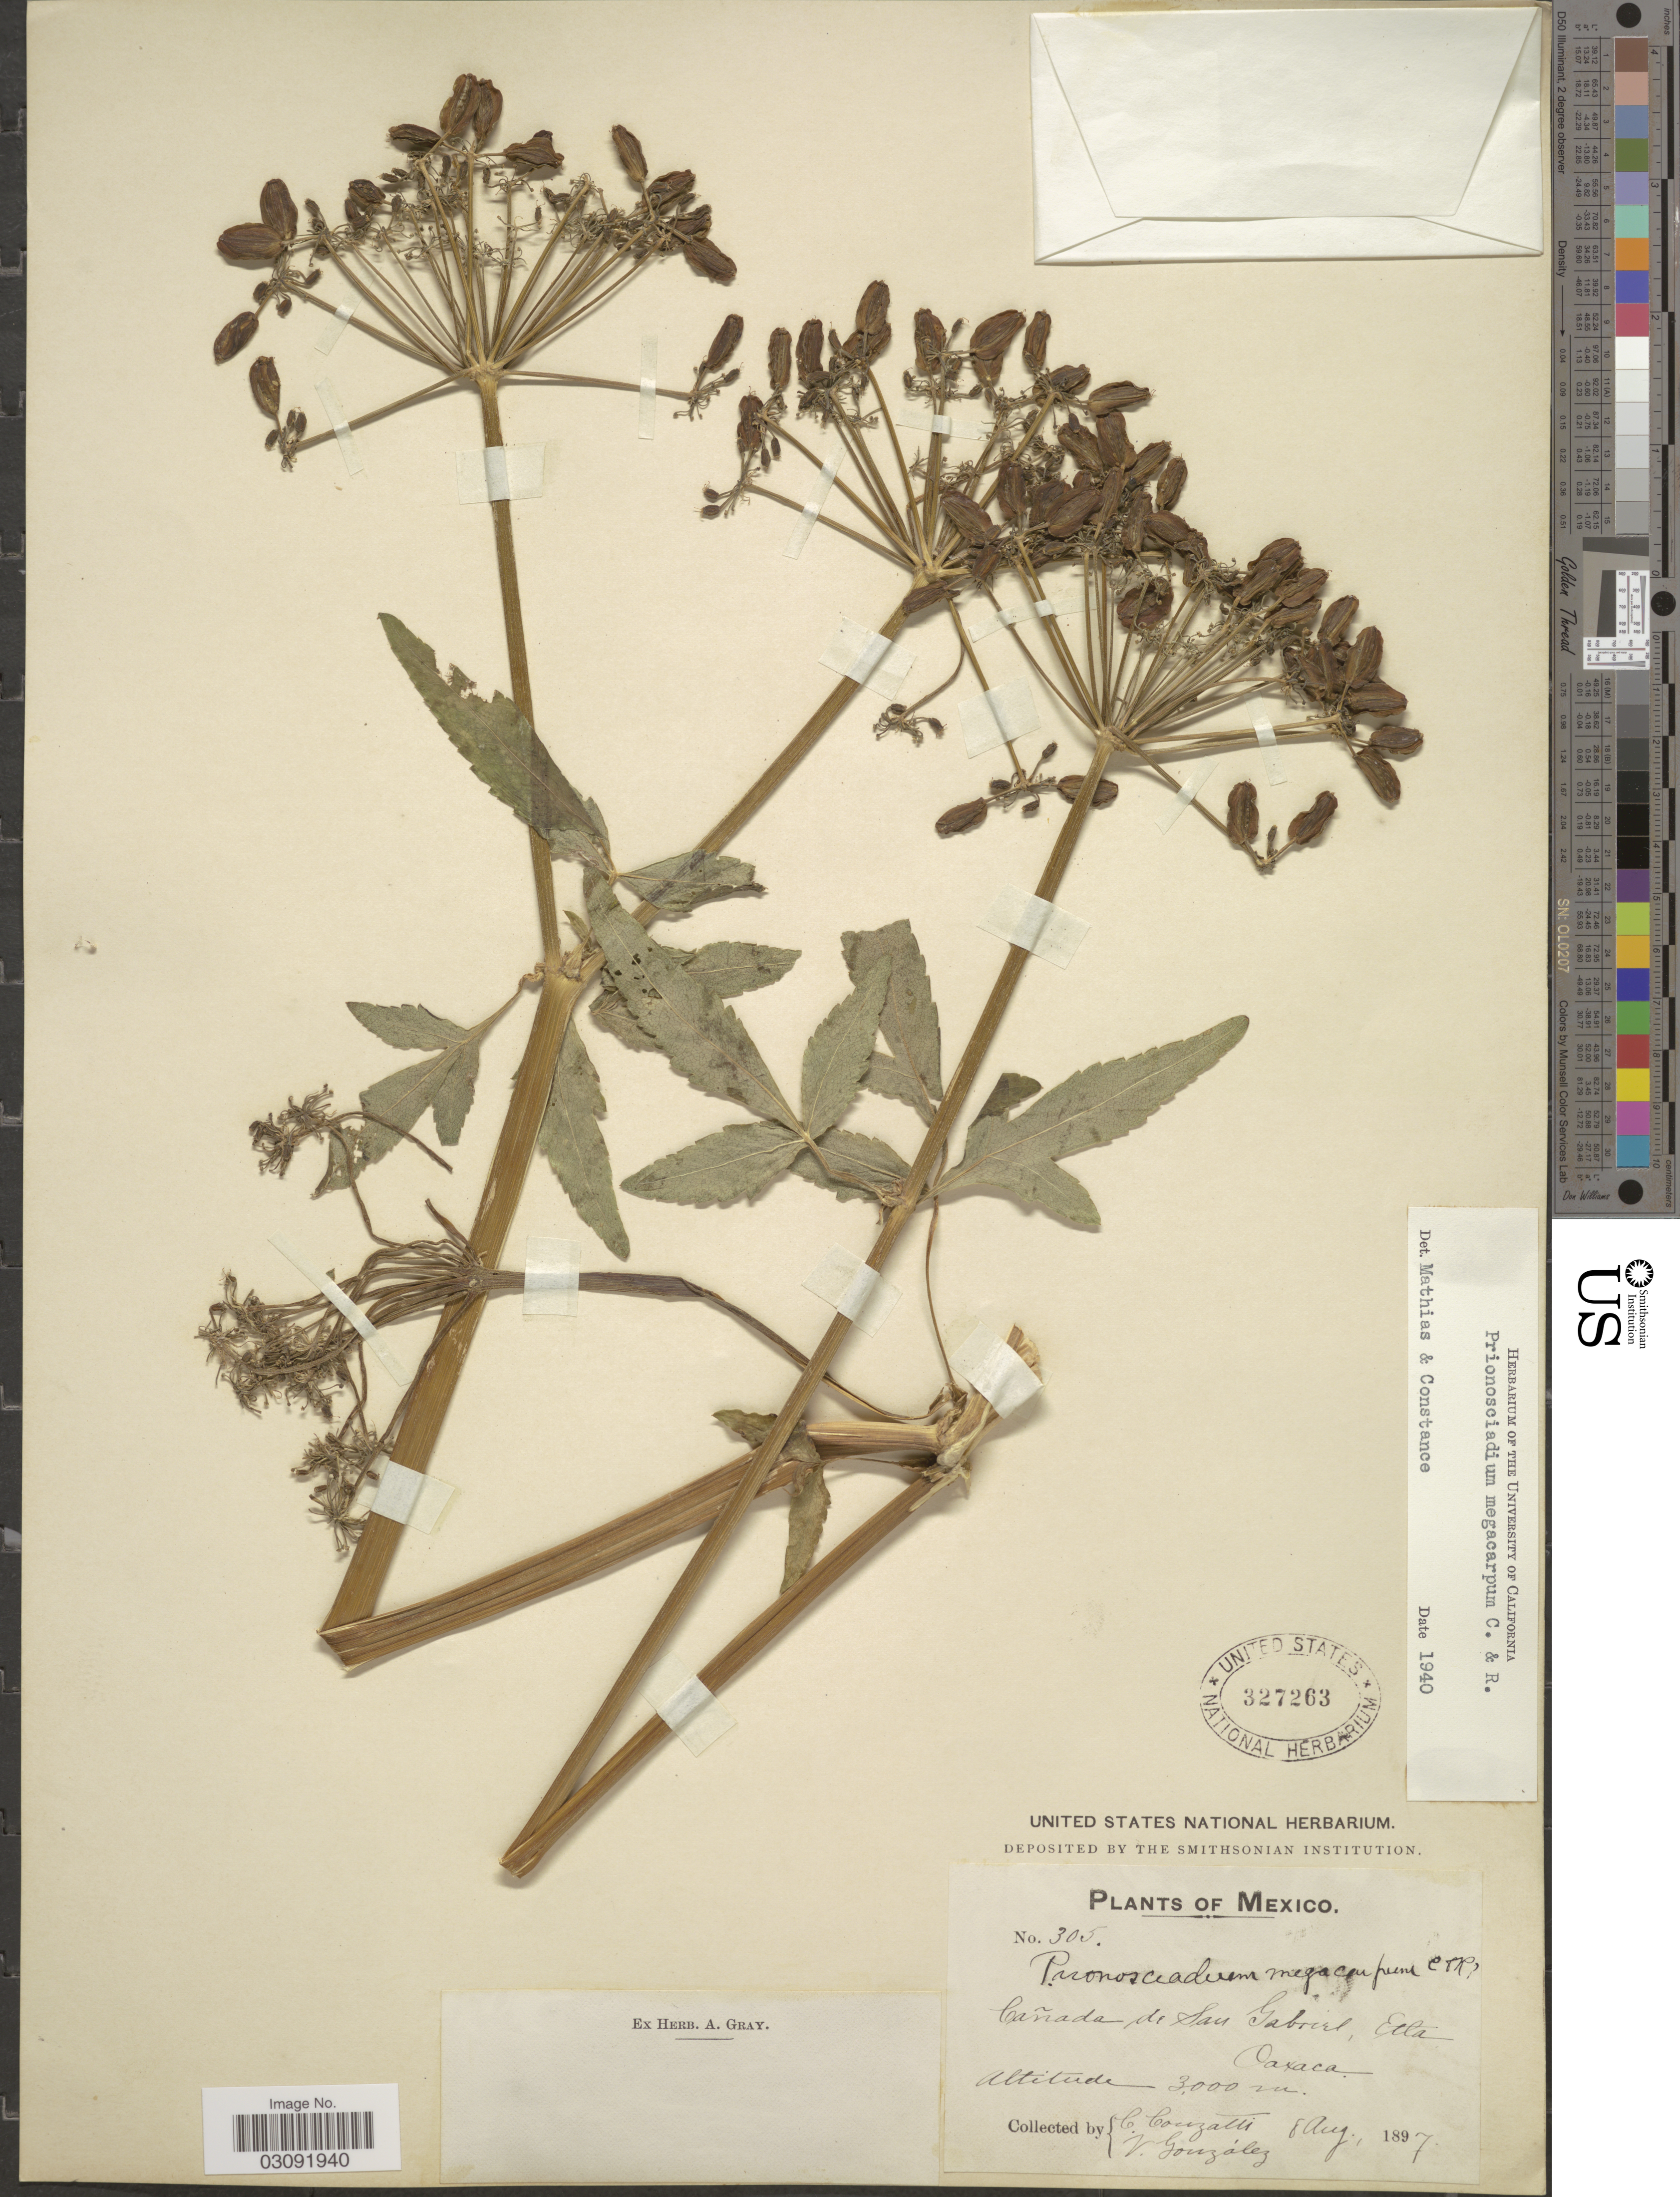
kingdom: Plantae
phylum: Tracheophyta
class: Magnoliopsida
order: Apiales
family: Apiaceae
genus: Prionosciadium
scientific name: Prionosciadium megacarpum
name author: J.M. Coult. & Rose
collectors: C. Conzatti & V. González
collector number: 305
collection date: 1897-08-08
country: Mexico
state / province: Oaxaca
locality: Cañada de San Gabriel, Etla.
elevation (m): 3000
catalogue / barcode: US 327263